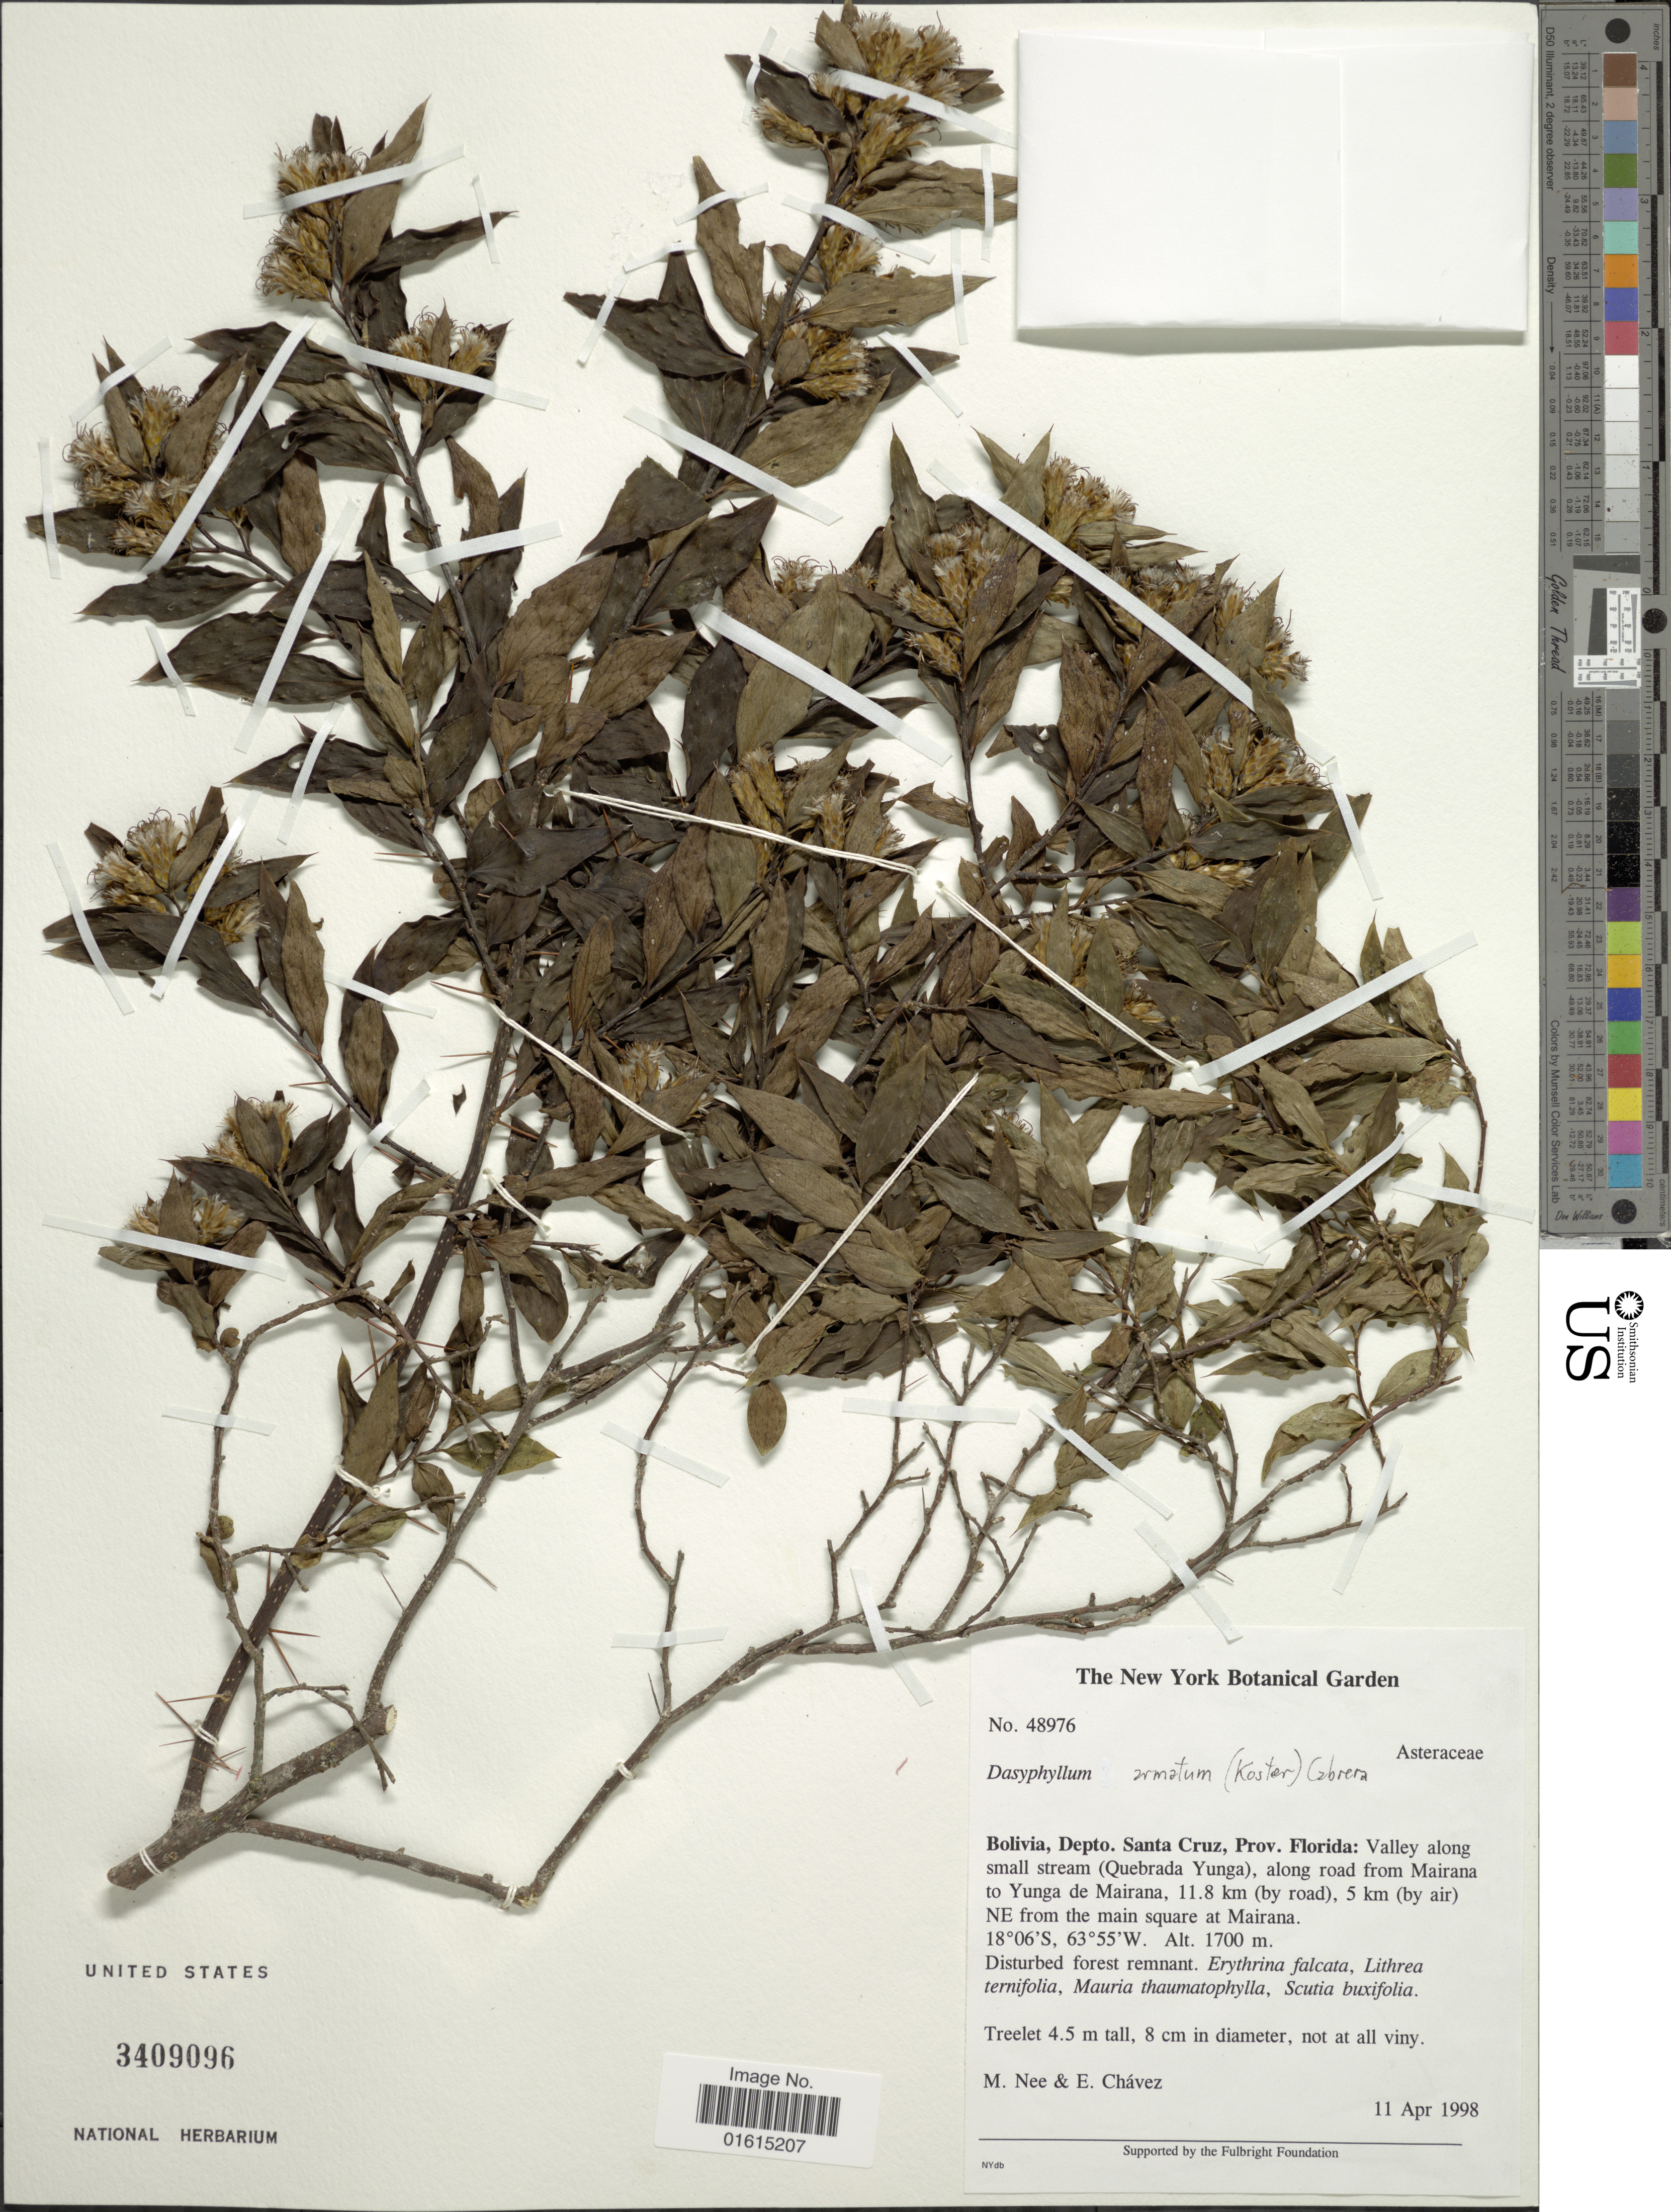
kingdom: Plantae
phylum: Tracheophyta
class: Magnoliopsida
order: Asterales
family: Asteraceae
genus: Dasyphyllum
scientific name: Dasyphyllum armatum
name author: (J. Kost.) Cabrera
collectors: M. Nee & E. Chávez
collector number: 48976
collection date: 1998-02-11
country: Bolivia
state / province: Santa Cruz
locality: Depto. Santa Cruz, Prov. Florida, valley along small stream (Quebrada Yunga), along road from Mairana to Yunga de Mairana, 11.8 km (by road), 5 km (by air) NE from the main square at Mairana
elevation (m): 1700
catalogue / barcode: US 3409096